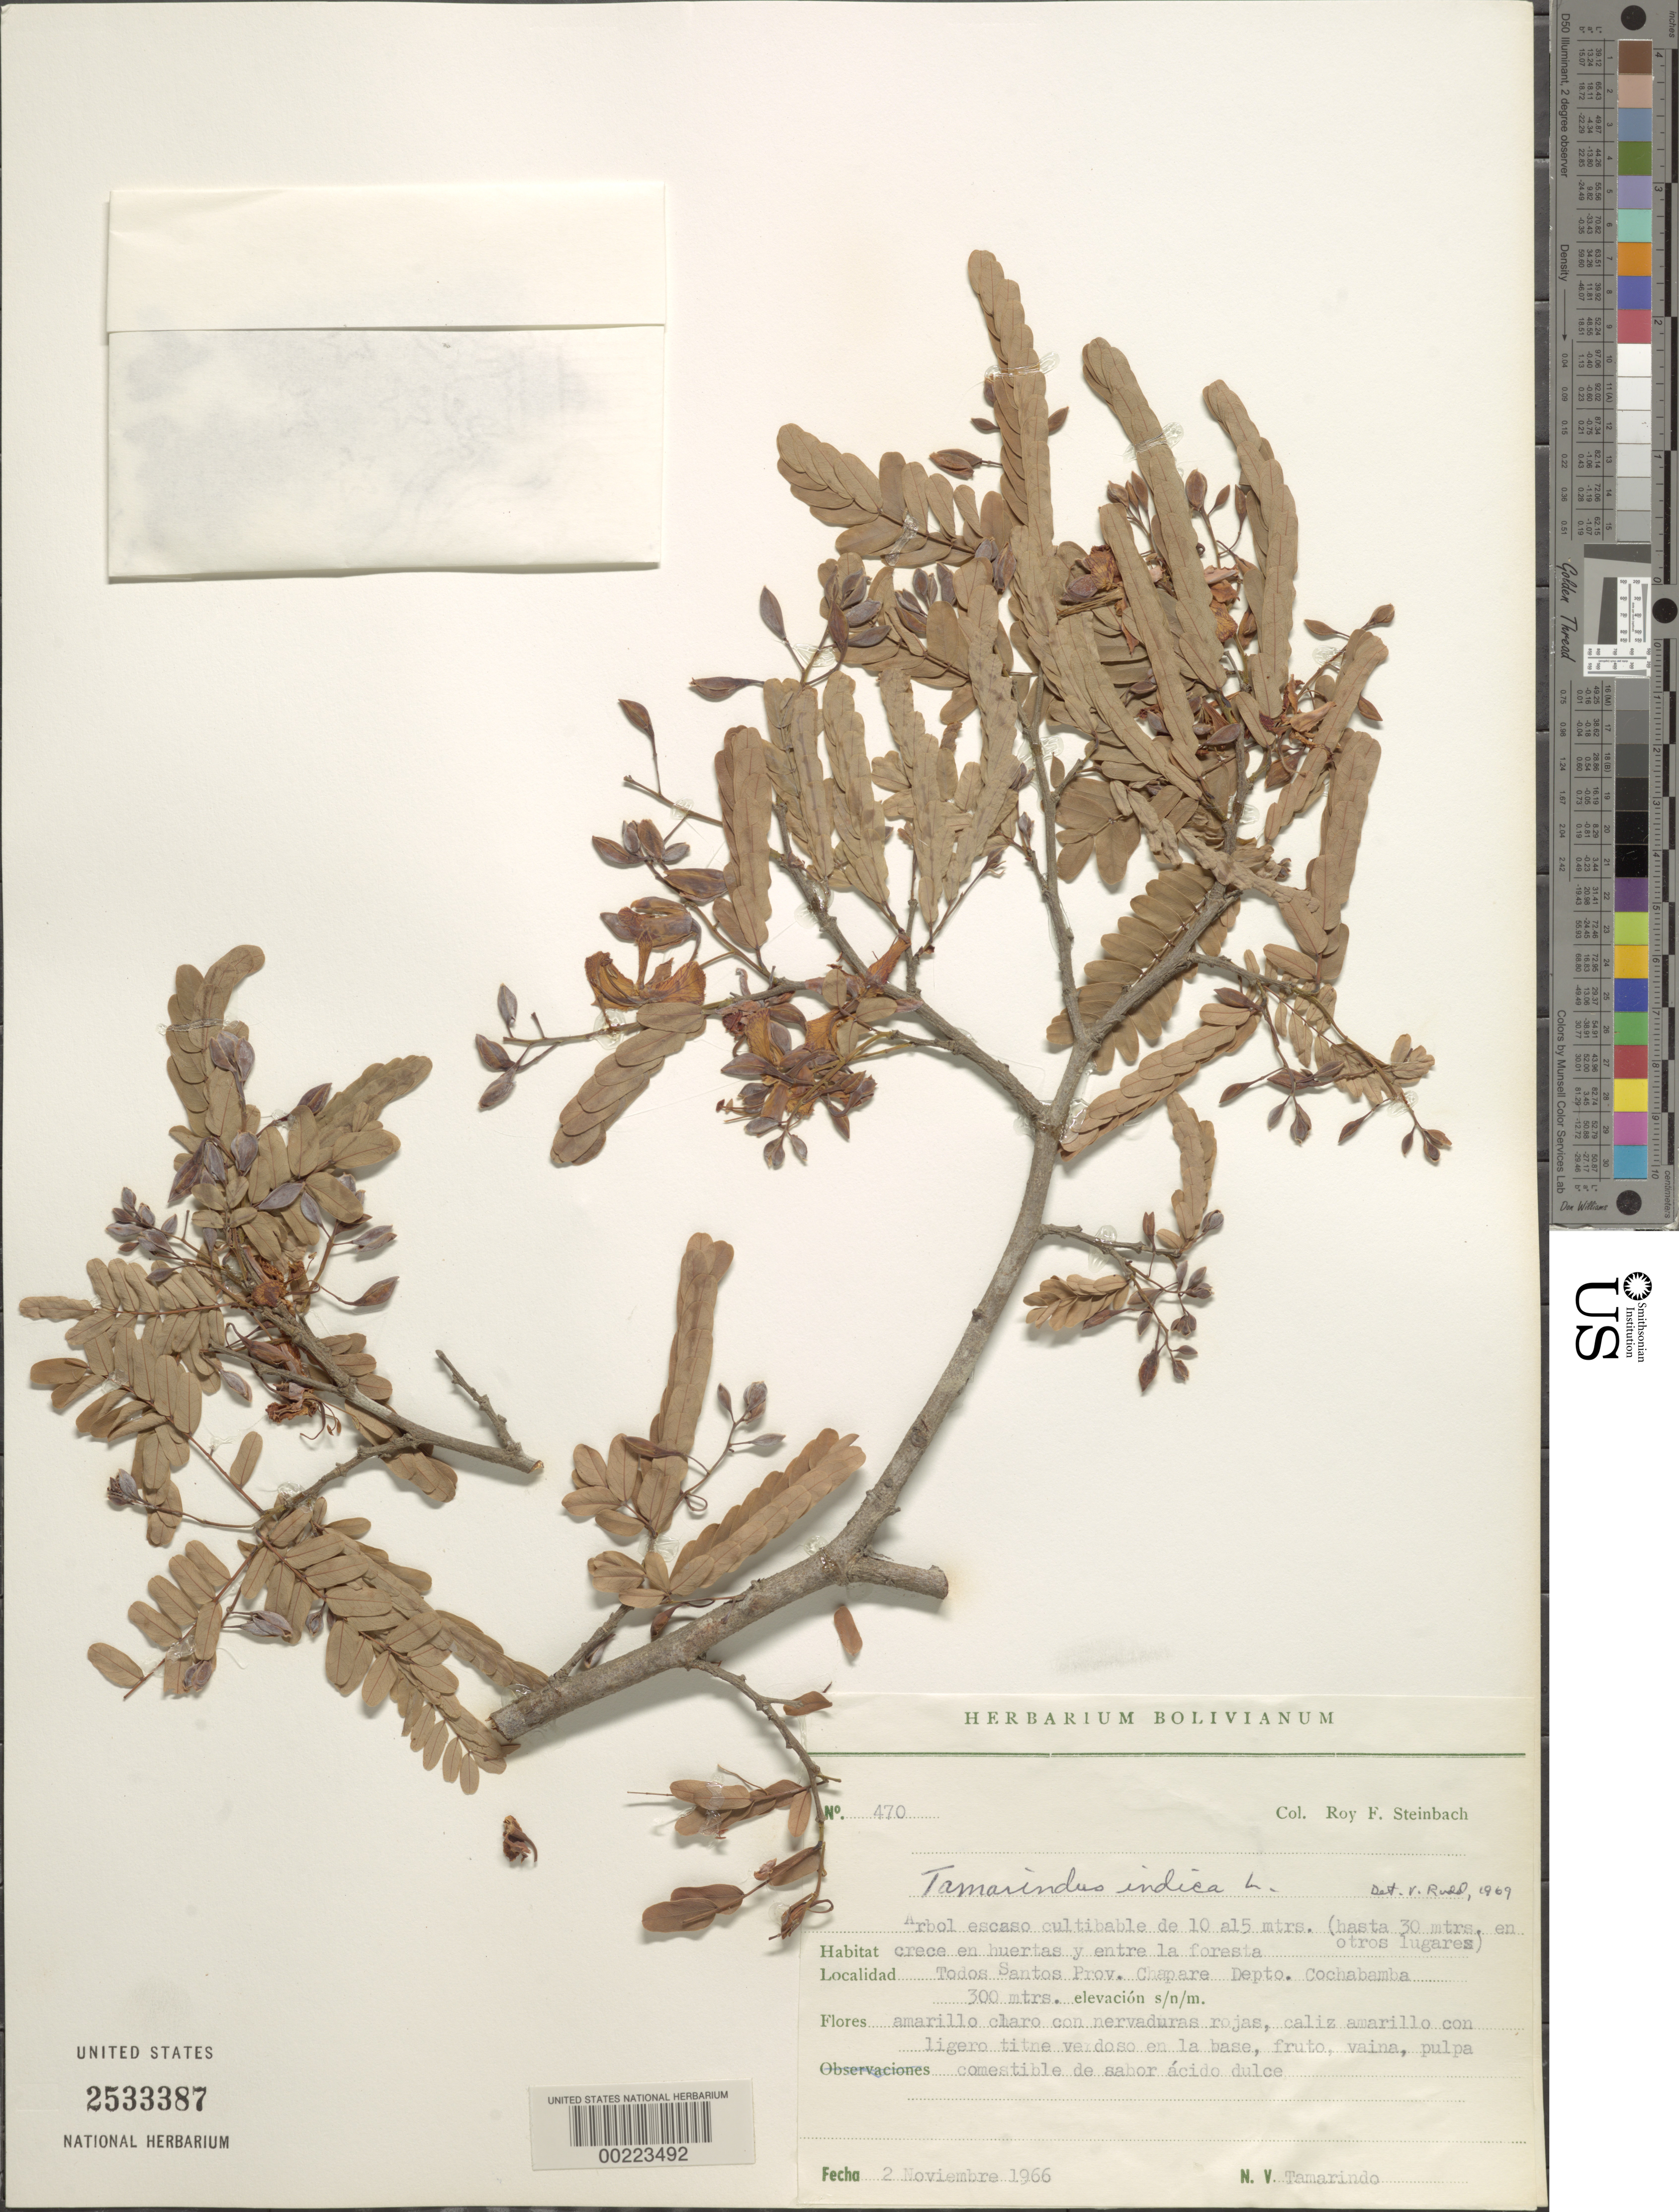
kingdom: Plantae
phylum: Tracheophyta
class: Magnoliopsida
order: Fabales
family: Fabaceae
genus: Tamarindus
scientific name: Tamarindus indica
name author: L.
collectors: R. F. Steinbach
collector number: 470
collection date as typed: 02 Nov 1966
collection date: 1966-11-02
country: Bolivia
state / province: Cochabamba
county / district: Chaparé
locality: Todos Santos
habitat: Irrigated land and between the forest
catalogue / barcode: US 2533387